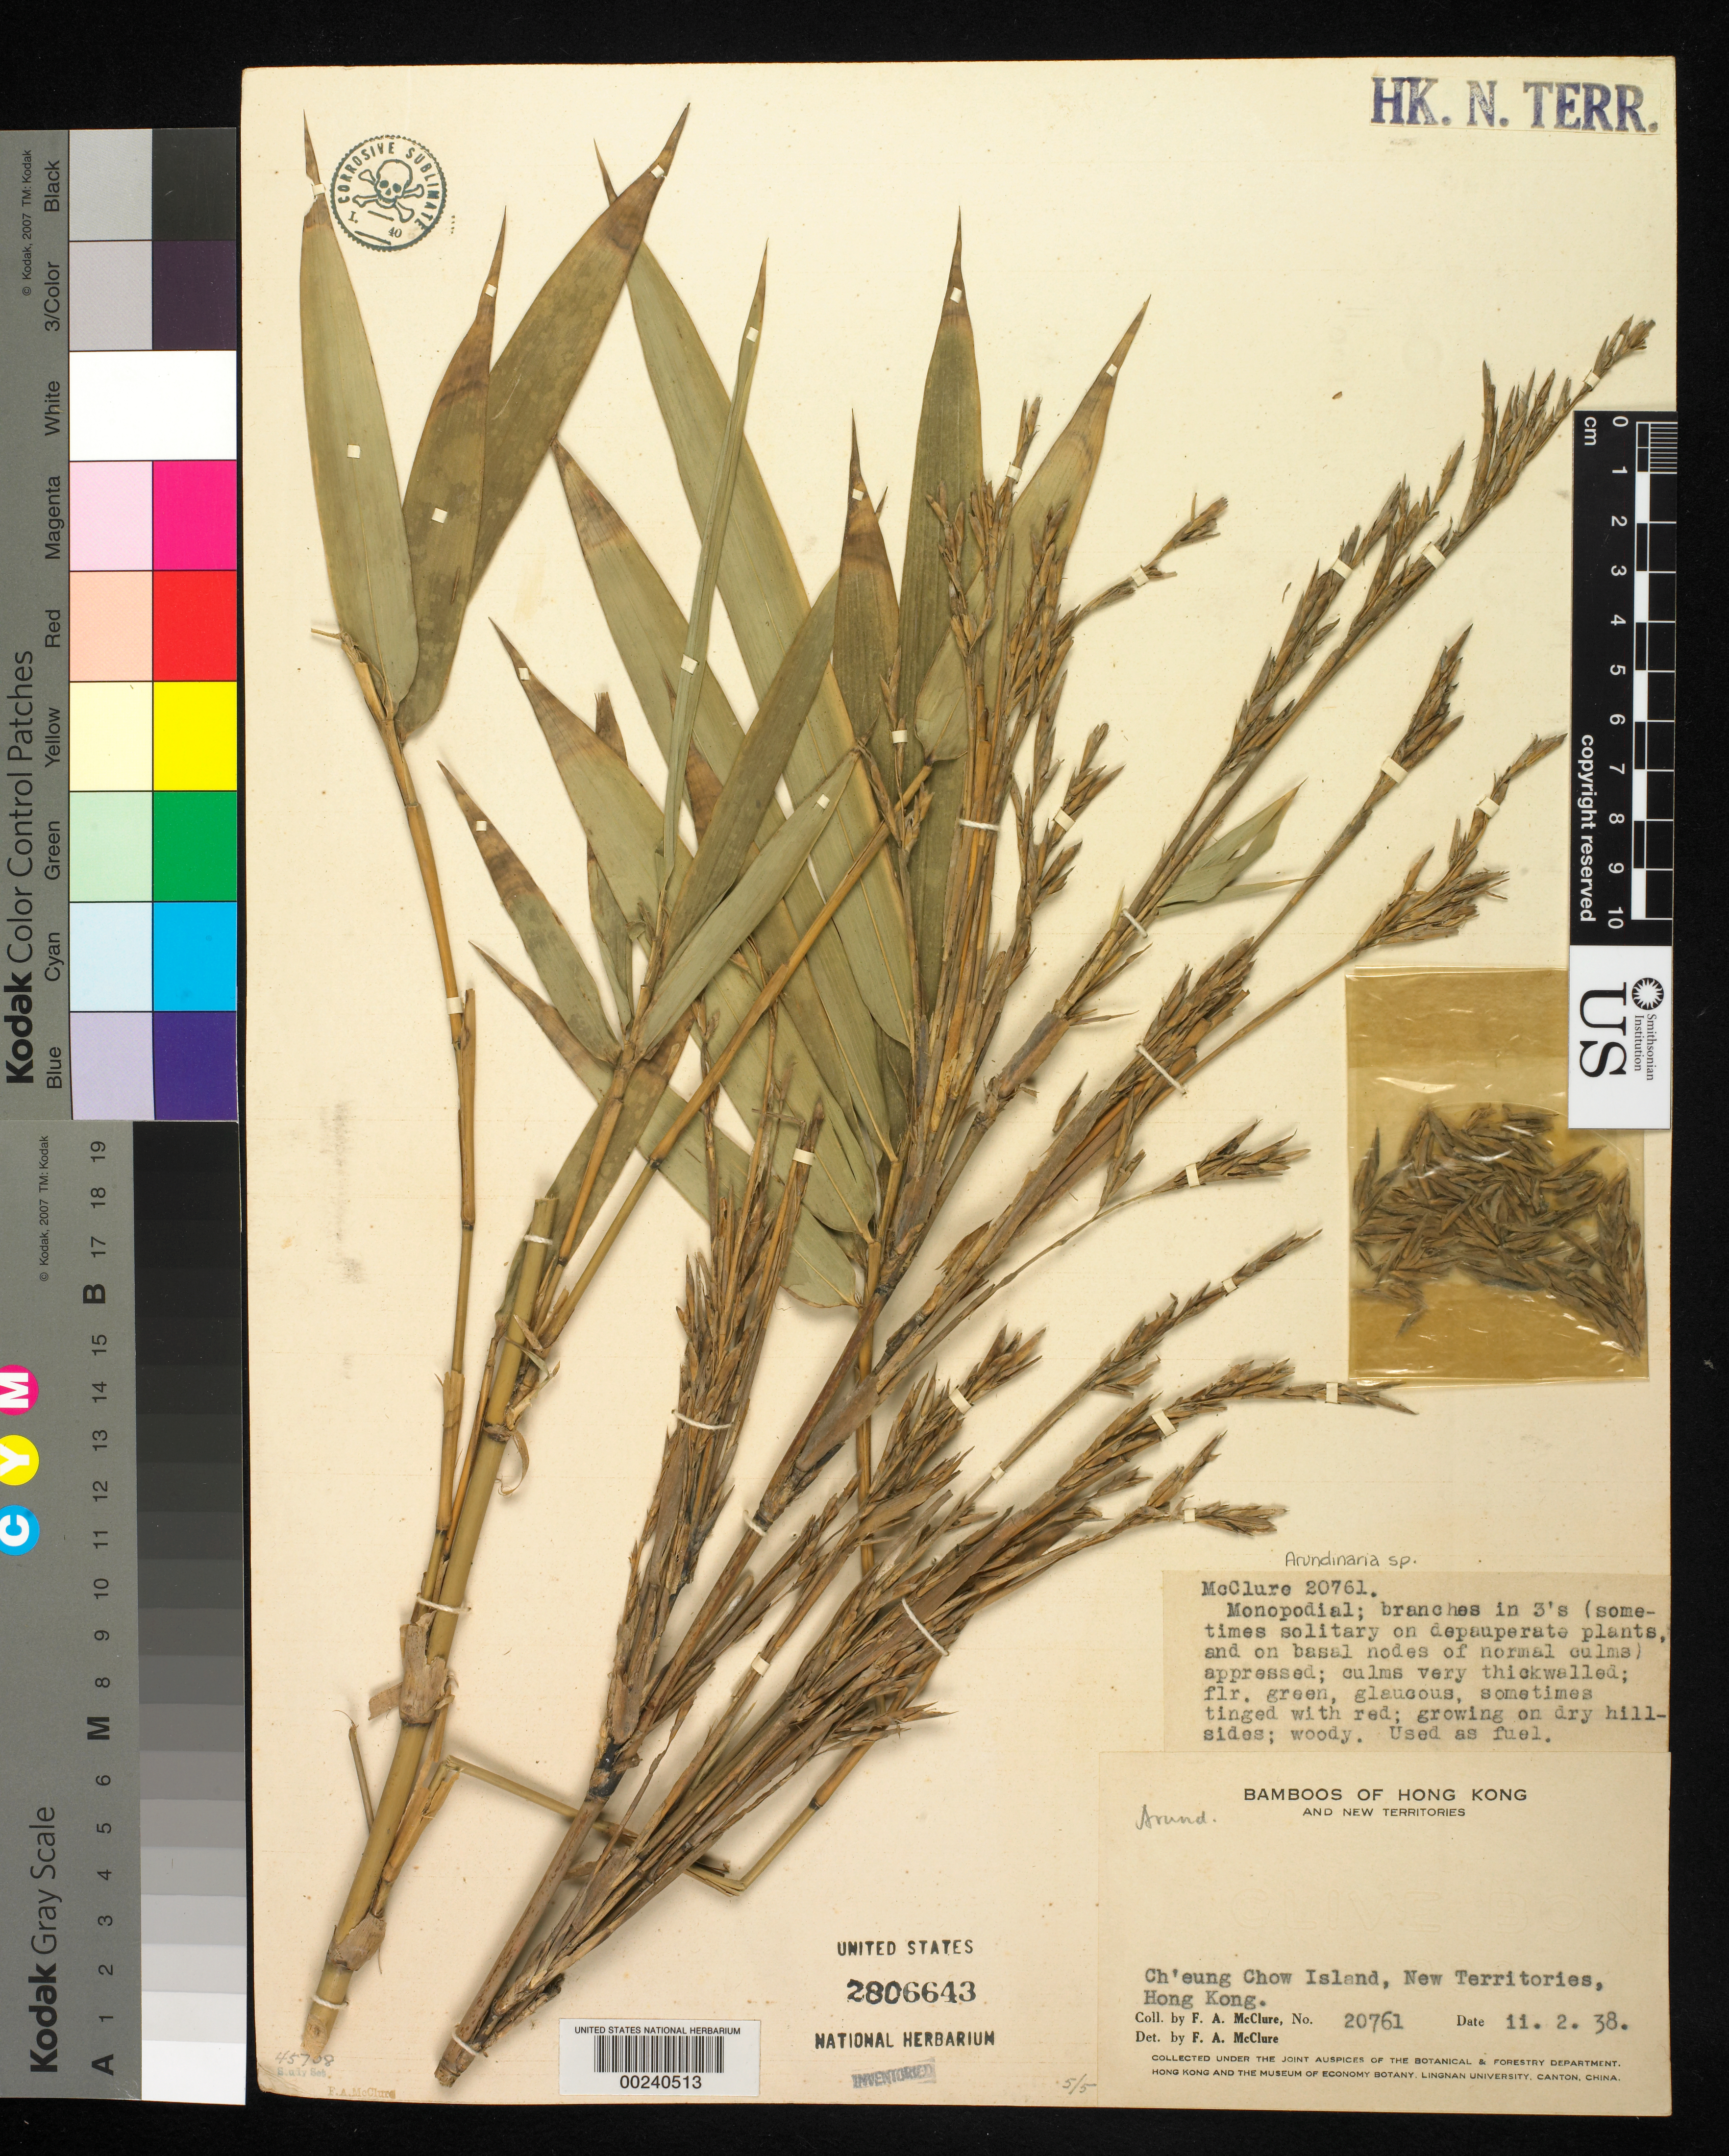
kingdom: Plantae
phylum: Tracheophyta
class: Liliopsida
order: Poales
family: Poaceae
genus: Arundinaria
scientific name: Arundinaria sp.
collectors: F. A. McClure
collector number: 20761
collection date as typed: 02 Feb 1938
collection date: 1938-02-02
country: China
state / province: Hong Kong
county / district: New Territories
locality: Ch'eung chau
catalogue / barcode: US 2806643